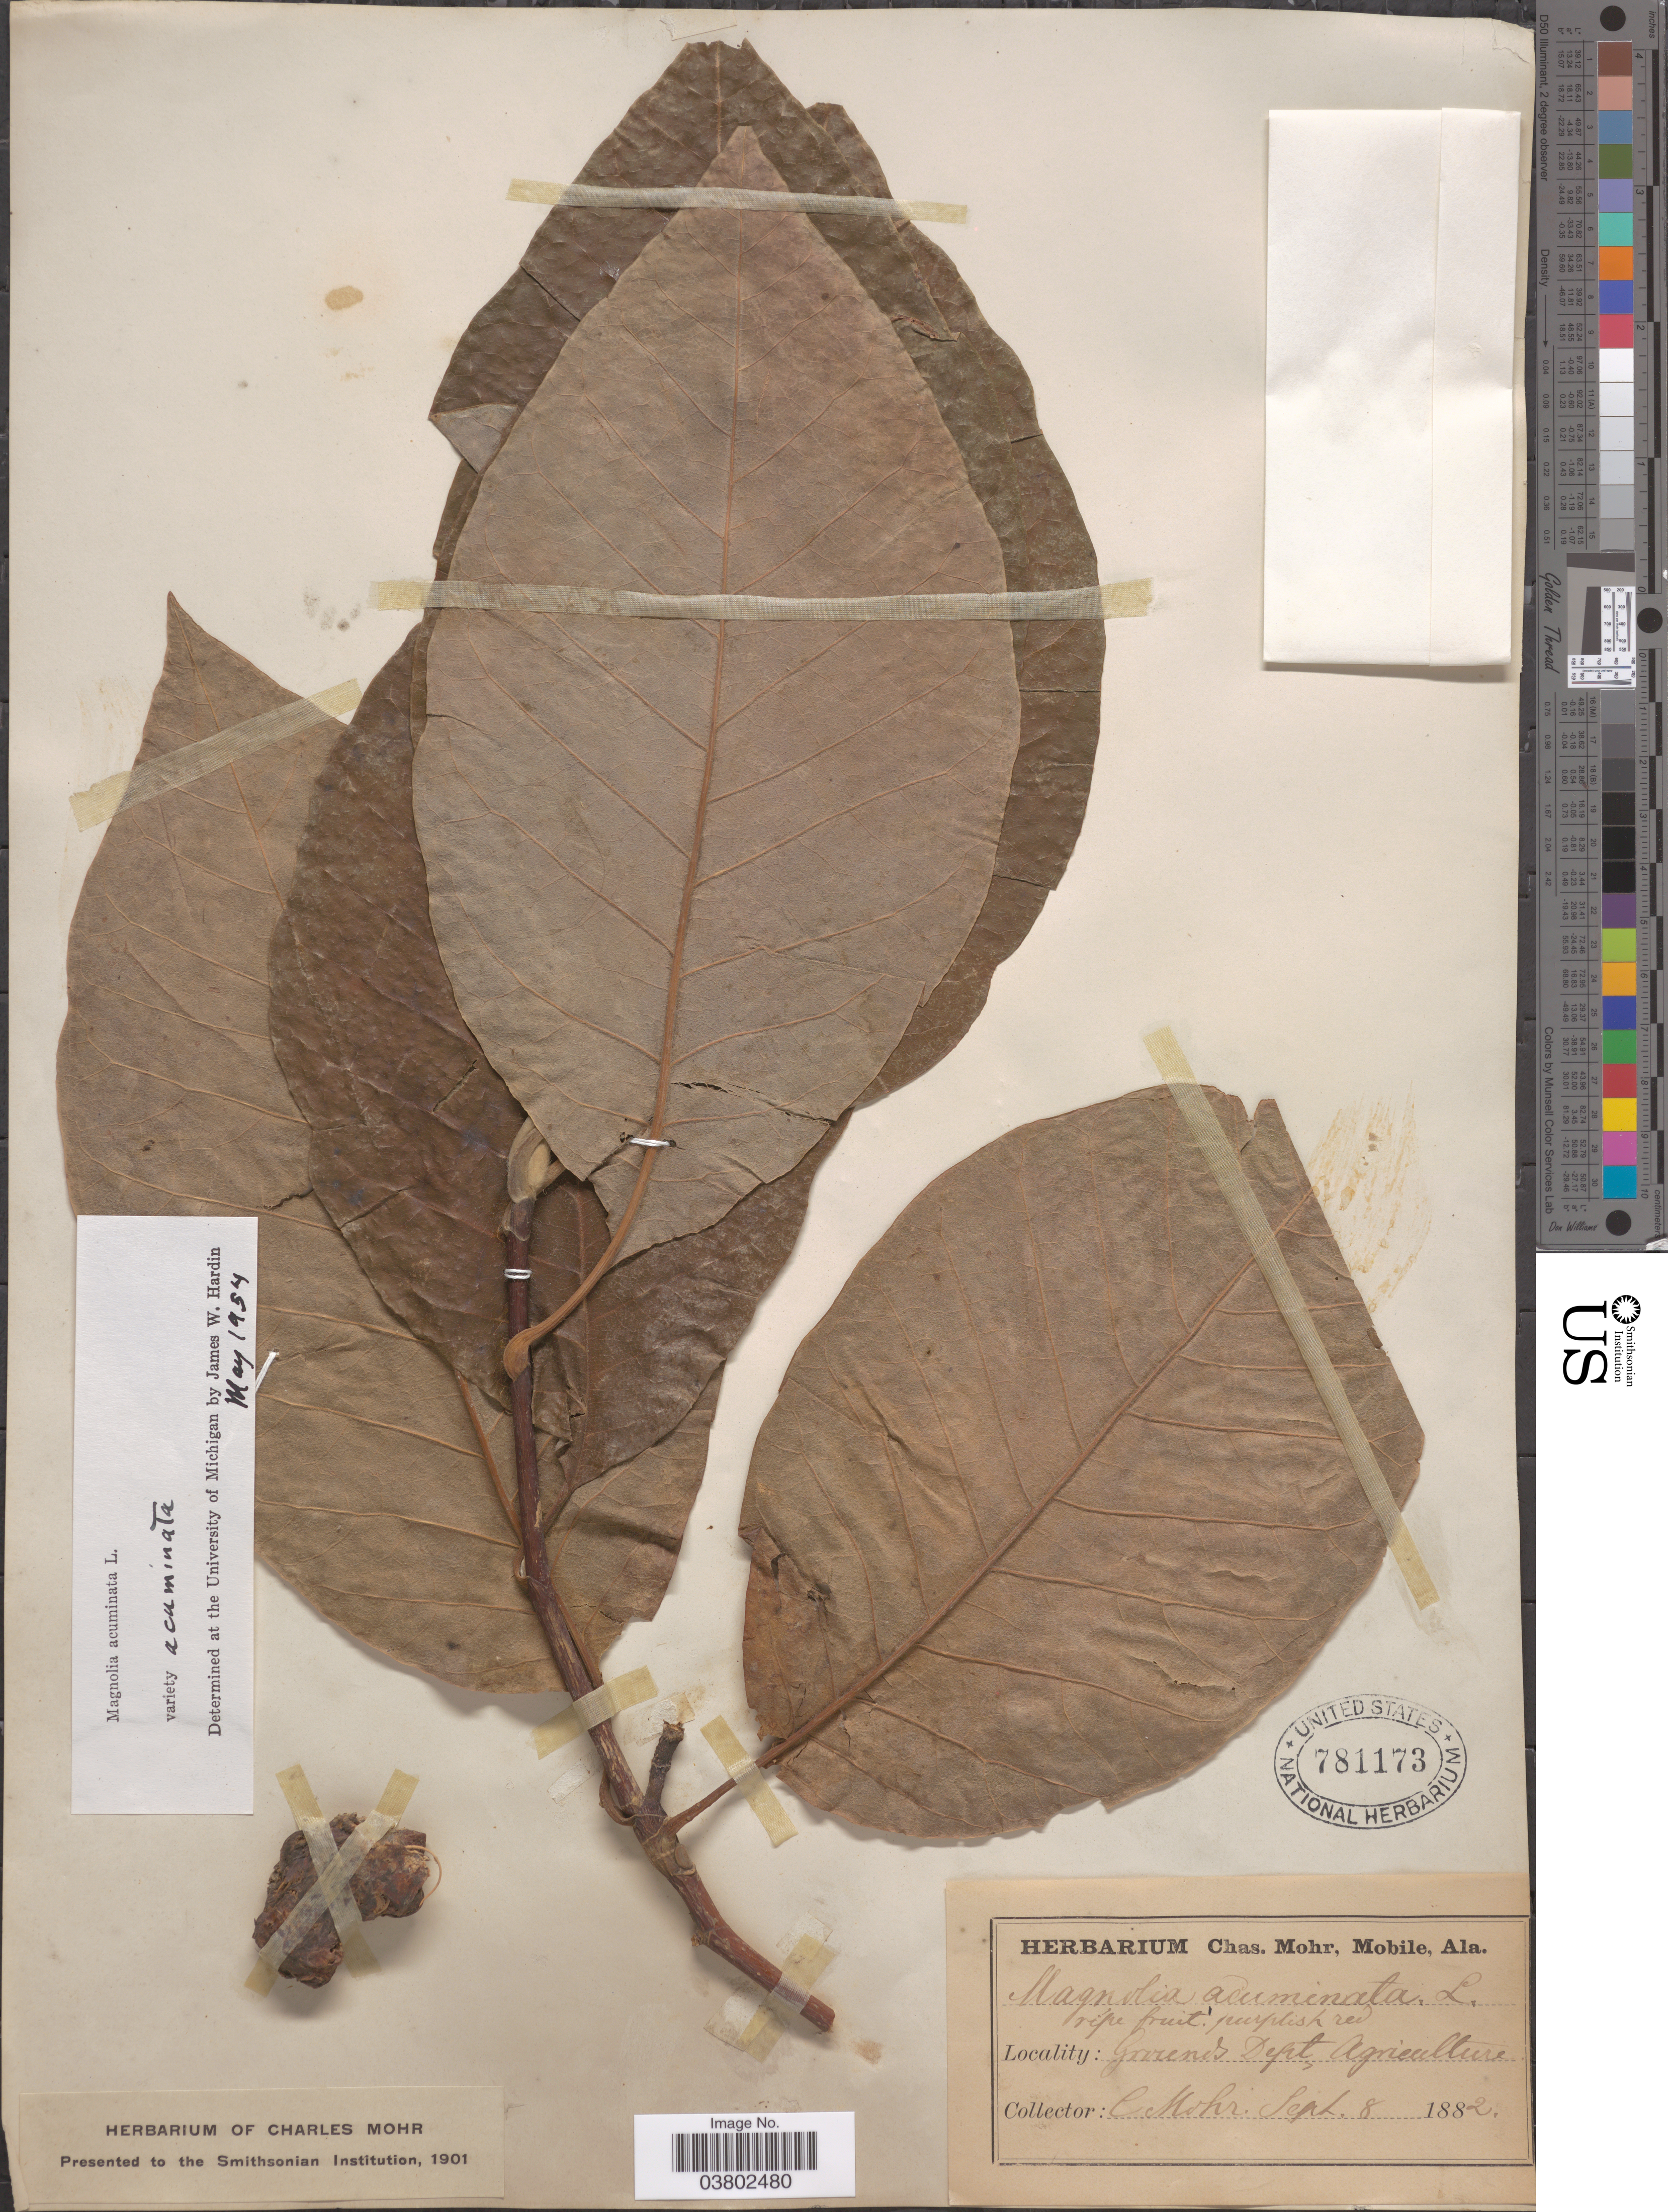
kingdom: Plantae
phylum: Tracheophyta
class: Magnoliopsida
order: Magnoliales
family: Magnoliaceae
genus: Magnolia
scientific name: Magnolia acuminata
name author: (L.) L.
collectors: Mohr, C. T. (herbarium)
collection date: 1882-09-08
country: United States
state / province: Alabama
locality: Grounds Dept. Agriculture.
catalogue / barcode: US 781173